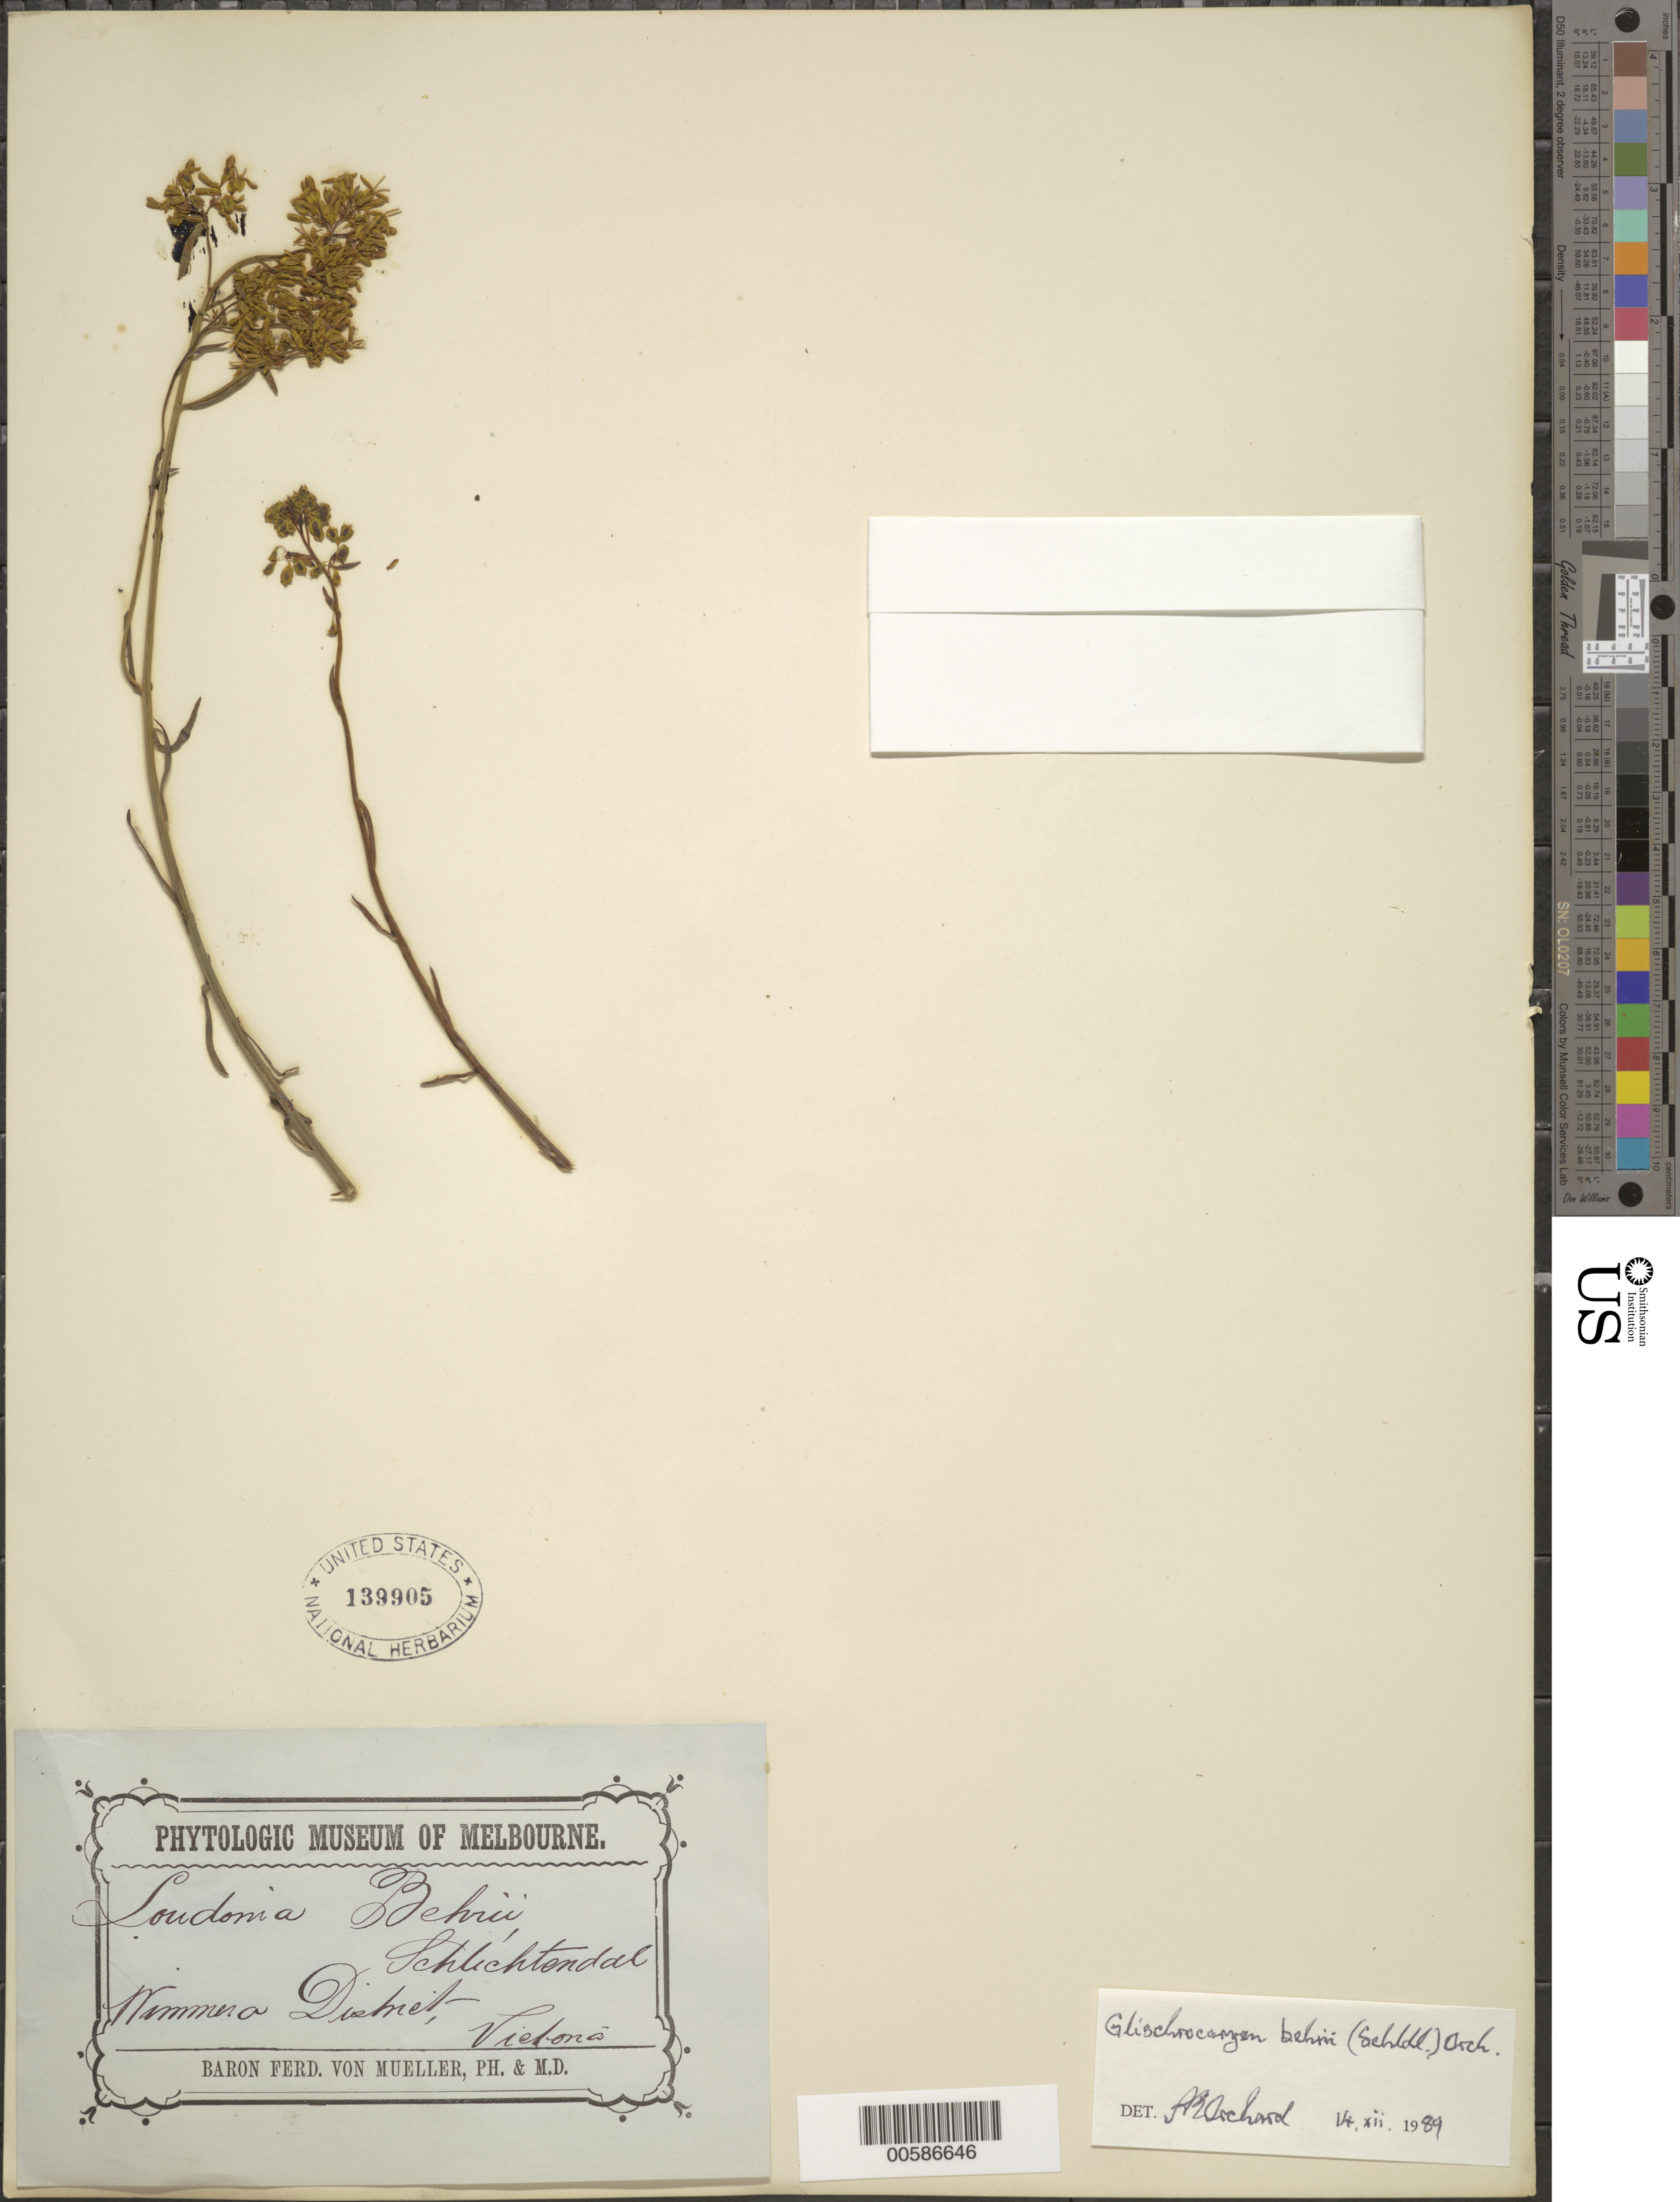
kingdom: Plantae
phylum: Tracheophyta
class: Magnoliopsida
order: Saxifragales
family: Haloragaceae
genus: Glischrocaryon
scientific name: Glischrocaryon behrii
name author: (Schltdl.) Orchard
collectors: F. Mueller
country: Australia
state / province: Victoria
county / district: West Wimmera ?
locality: Wimmera Dist.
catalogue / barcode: US 139905